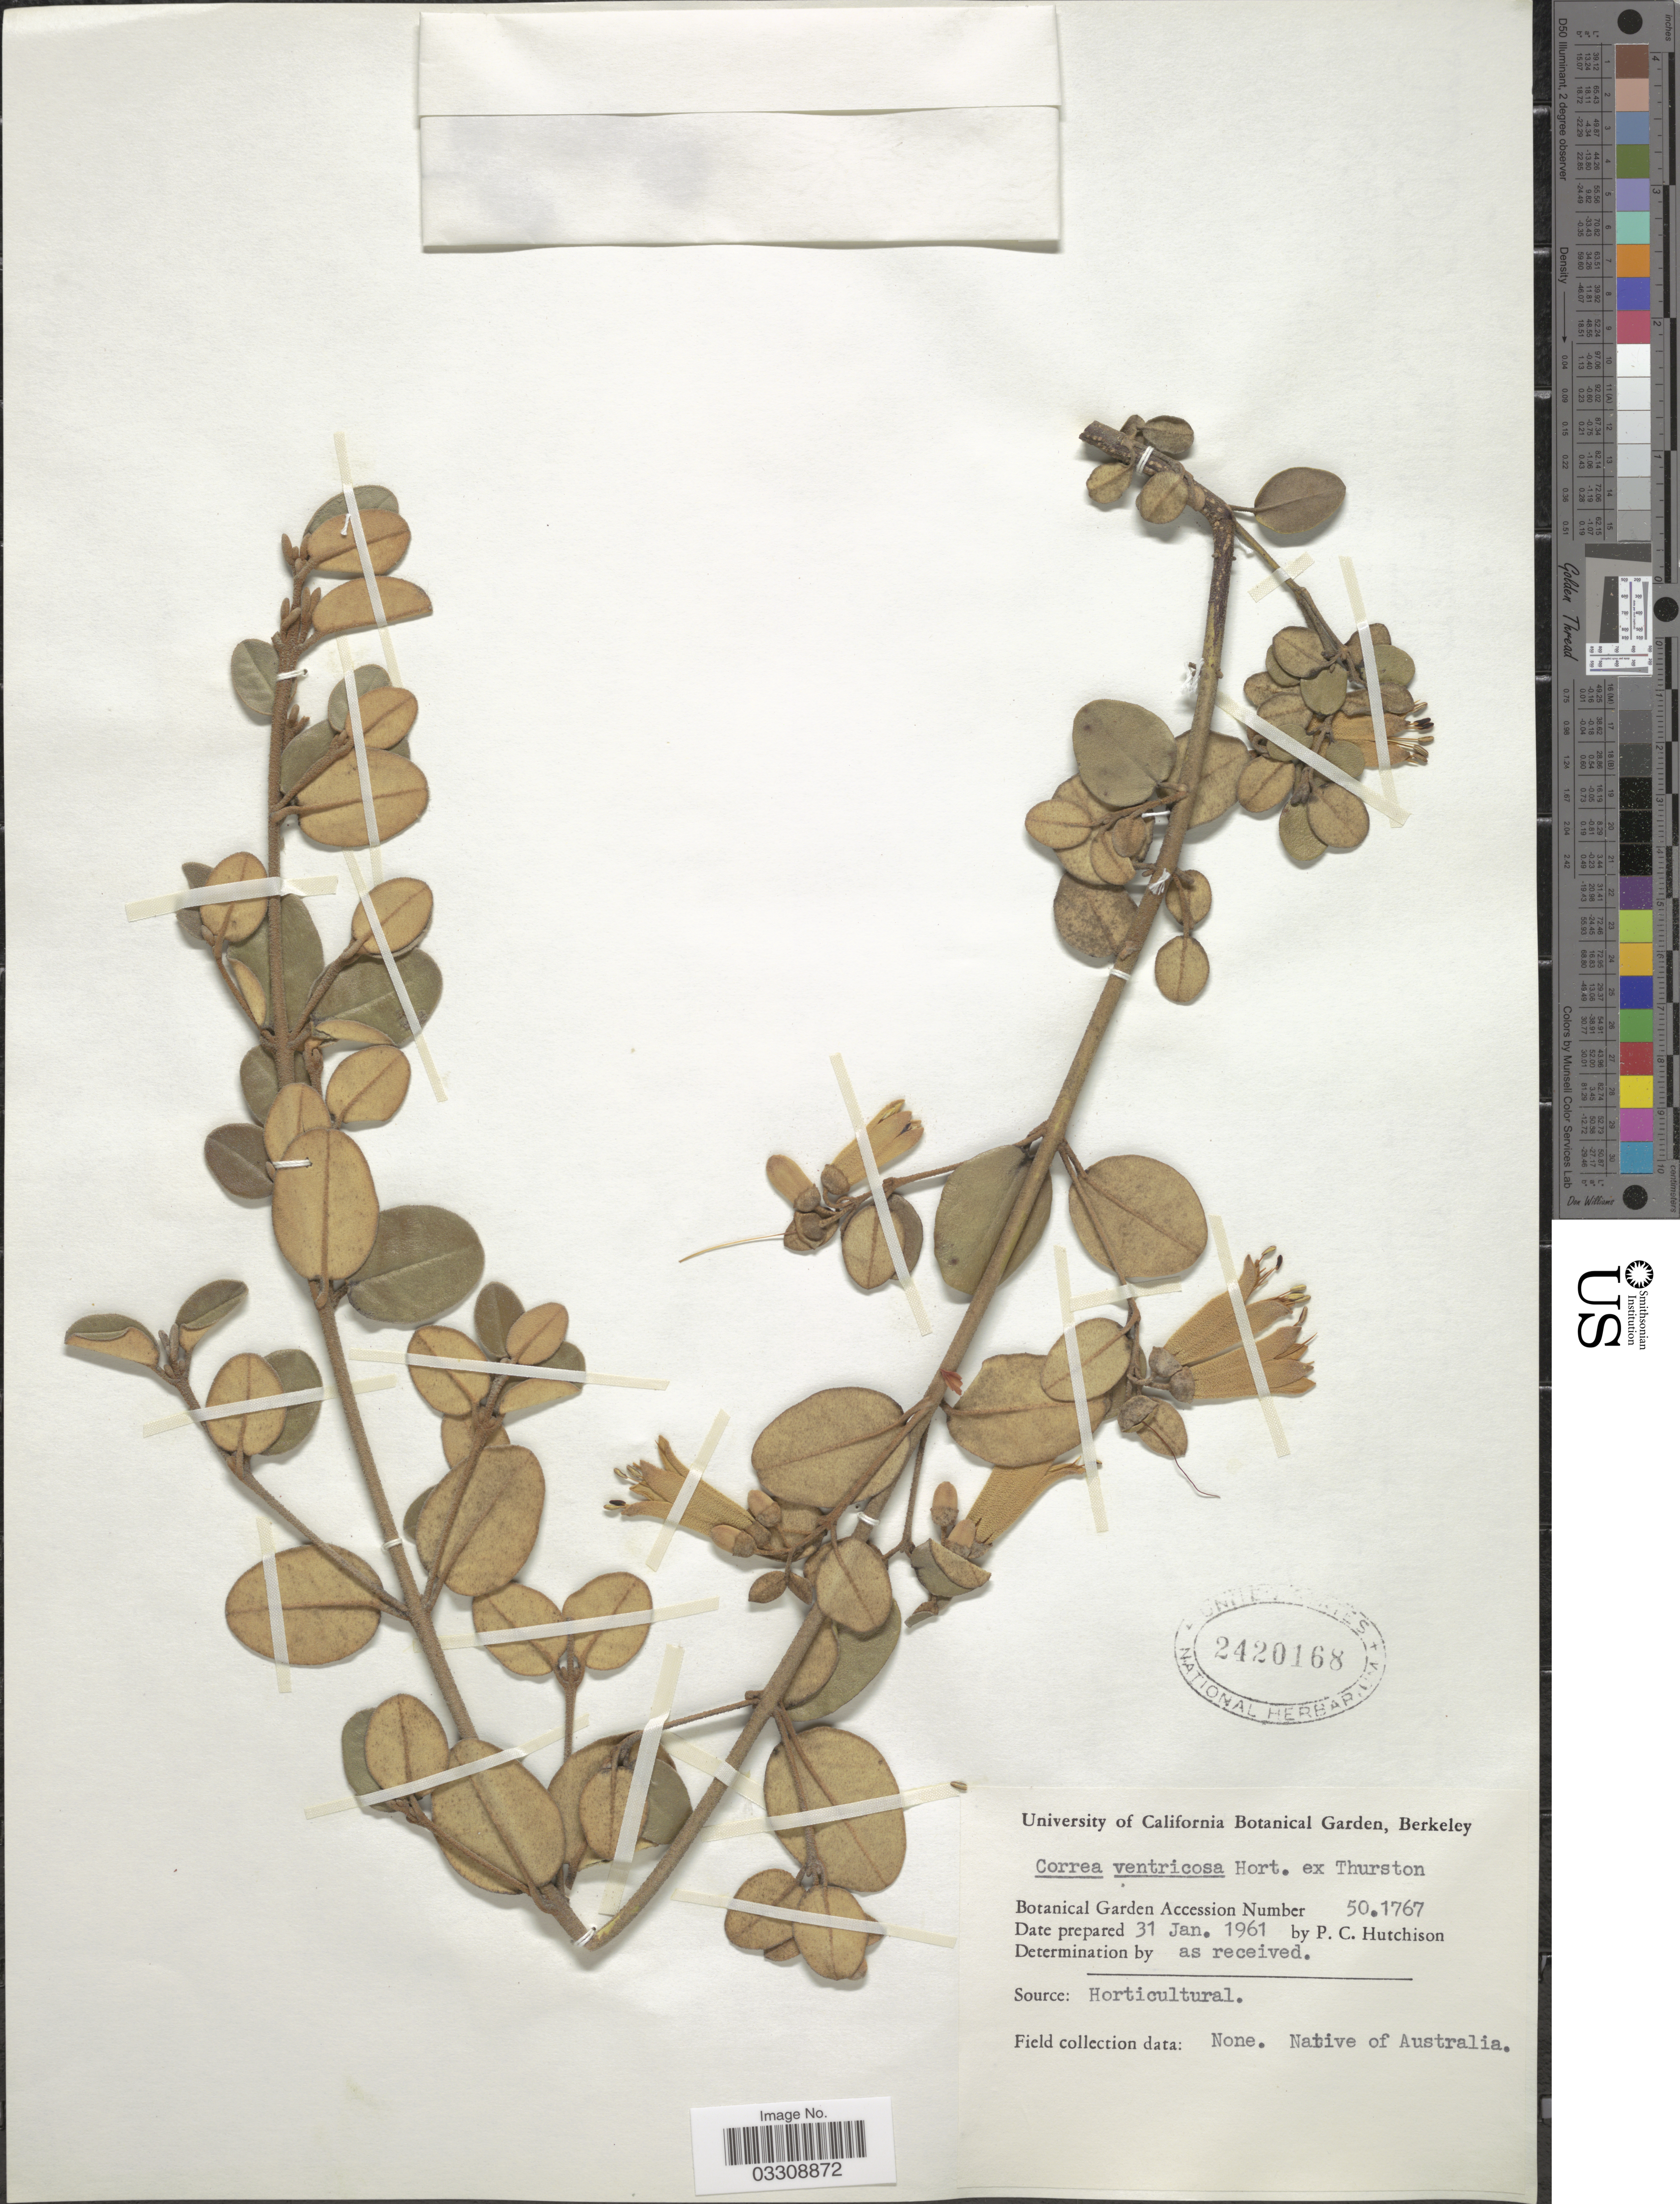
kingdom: Plantae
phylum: Tracheophyta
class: Magnoliopsida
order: Sapindales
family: Rutaceae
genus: Correa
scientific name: Correa ventricosa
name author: E. Thurst.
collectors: P. C. Hutchison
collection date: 1961-01-31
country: United States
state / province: California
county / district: Alameda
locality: University of California Botanical Garden, Berkeley.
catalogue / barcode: US 2420168